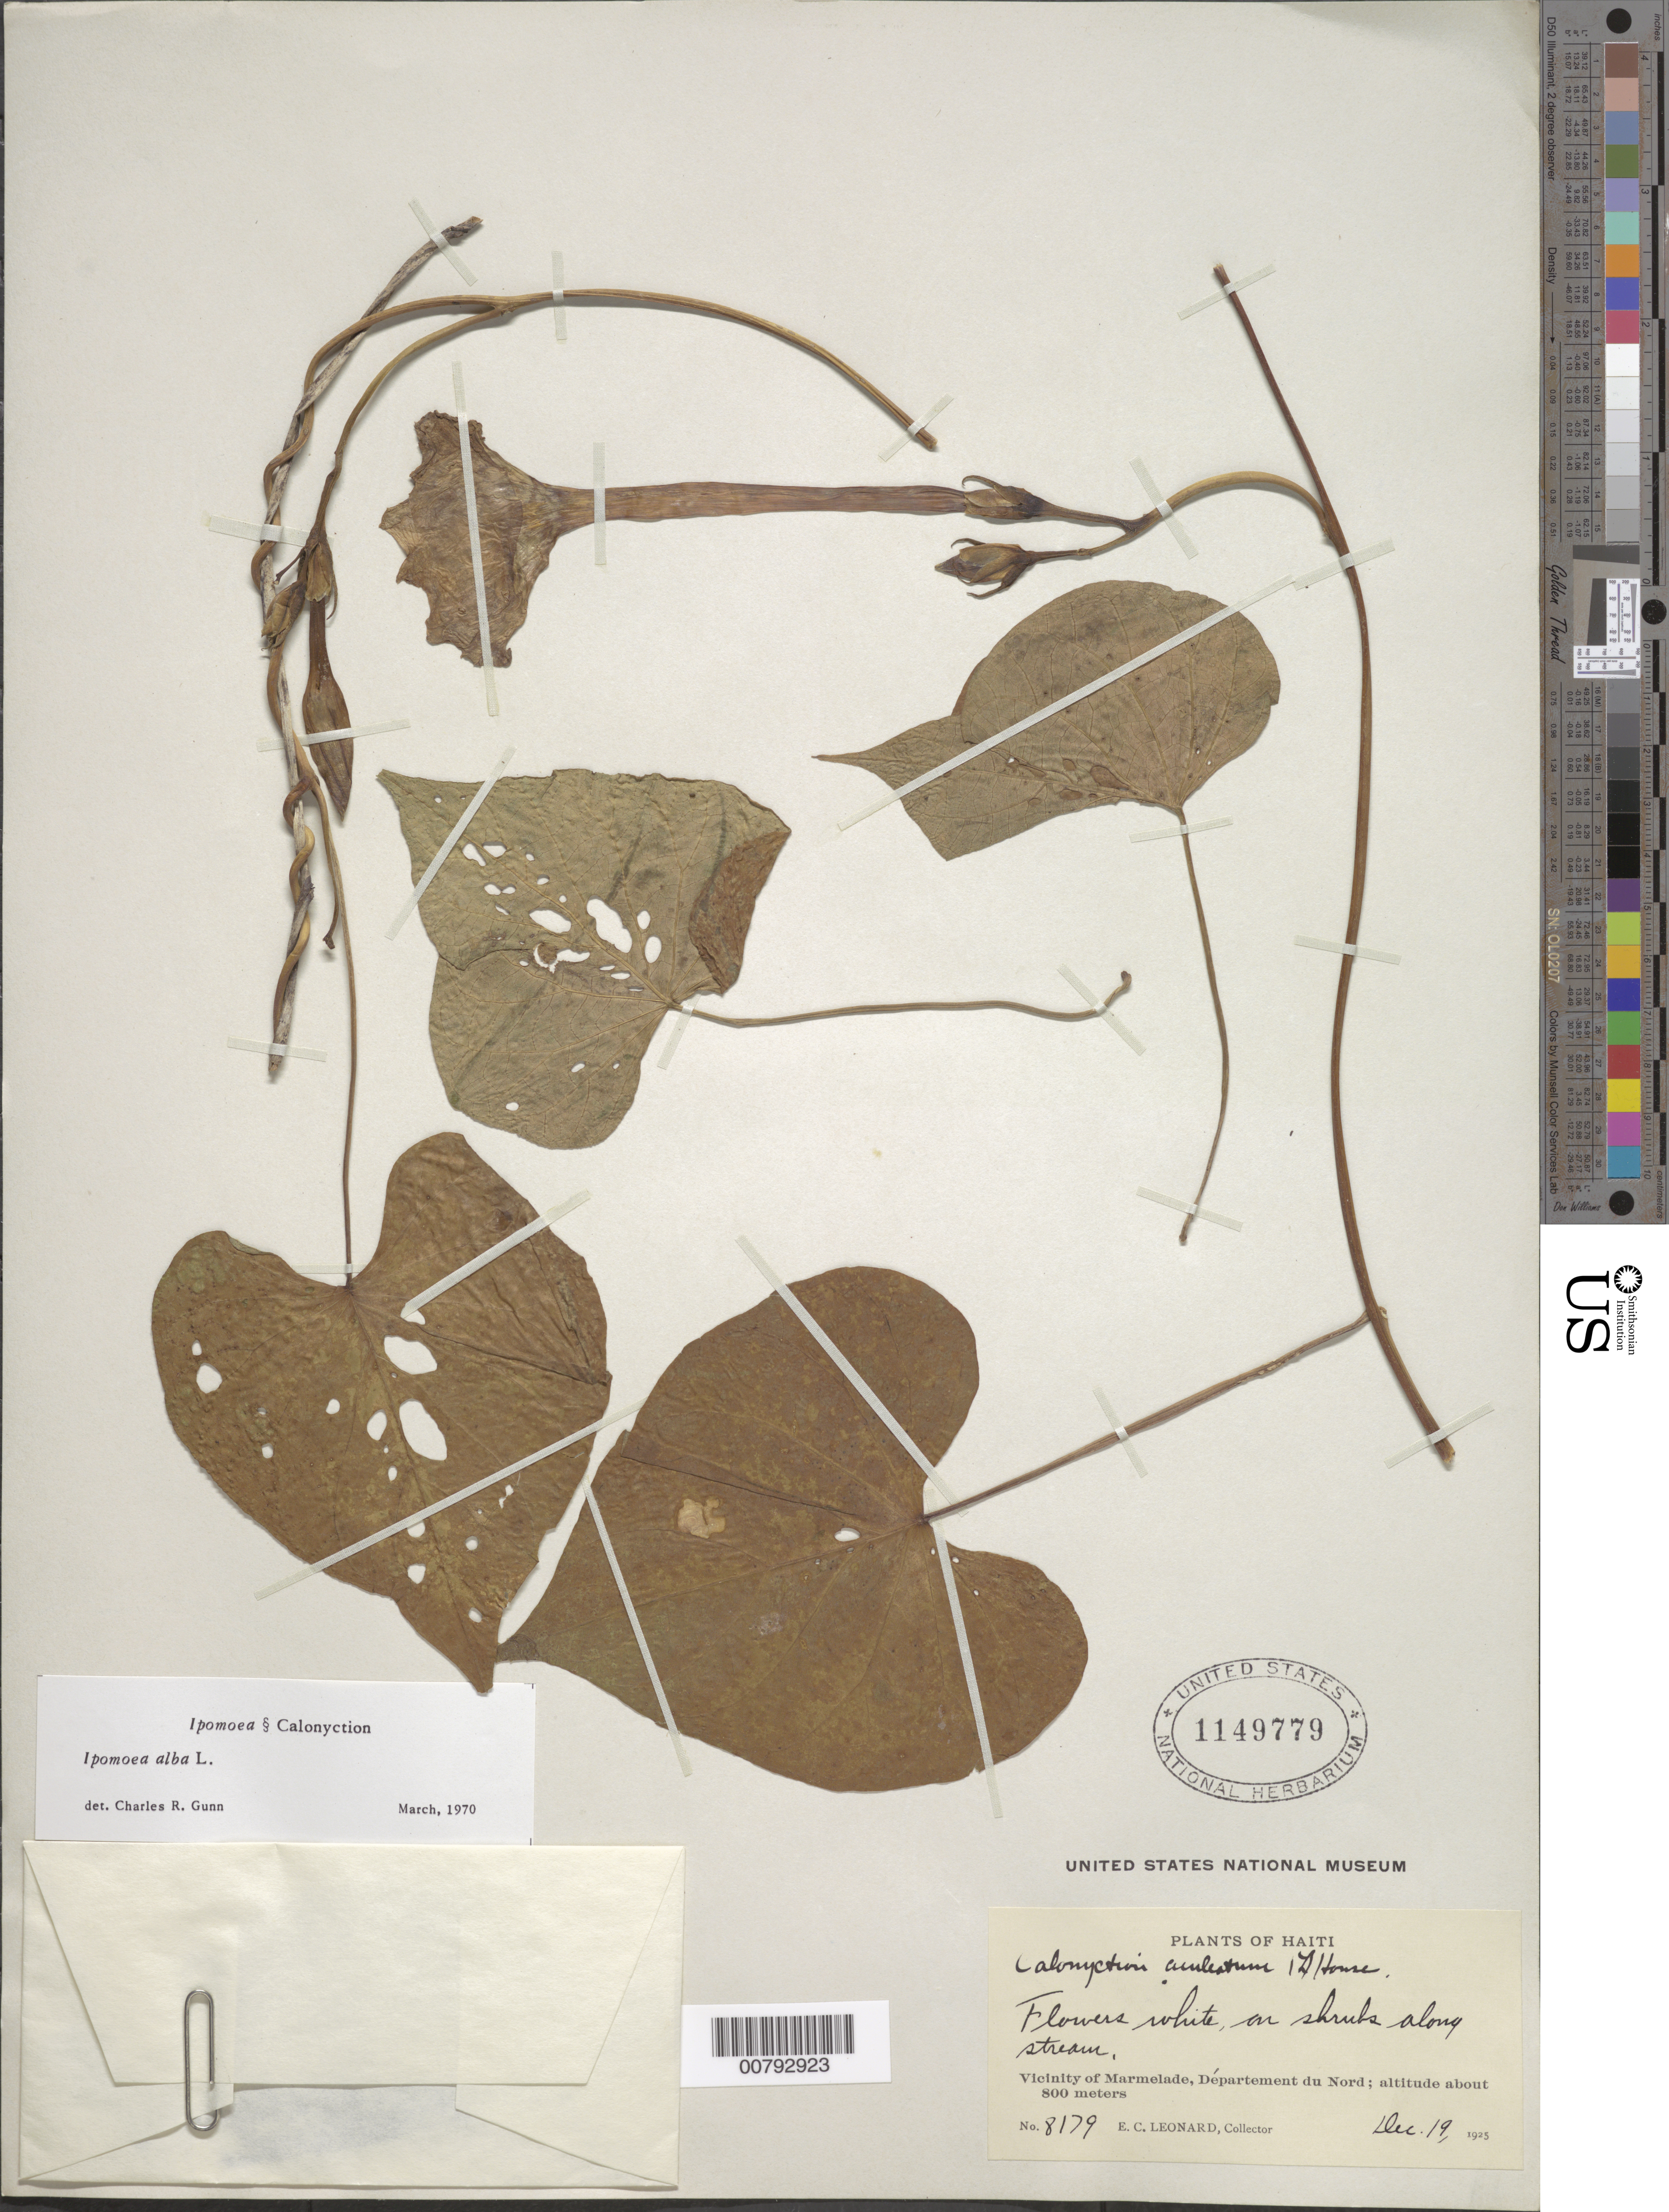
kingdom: Plantae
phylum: Tracheophyta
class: Magnoliopsida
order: Solanales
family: Convolvulaceae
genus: Ipomoea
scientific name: Ipomoea alba L.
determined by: Gunn, C. R., (BARC), United States Department of Agriculture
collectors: E. C. Leonard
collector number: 8179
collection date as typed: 19 Dec 1925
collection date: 1925-12-19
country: Haiti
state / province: Nord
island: Hispaniola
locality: Vicinity of Marmelade.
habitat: On shrubs along stream.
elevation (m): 800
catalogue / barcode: US 1149779